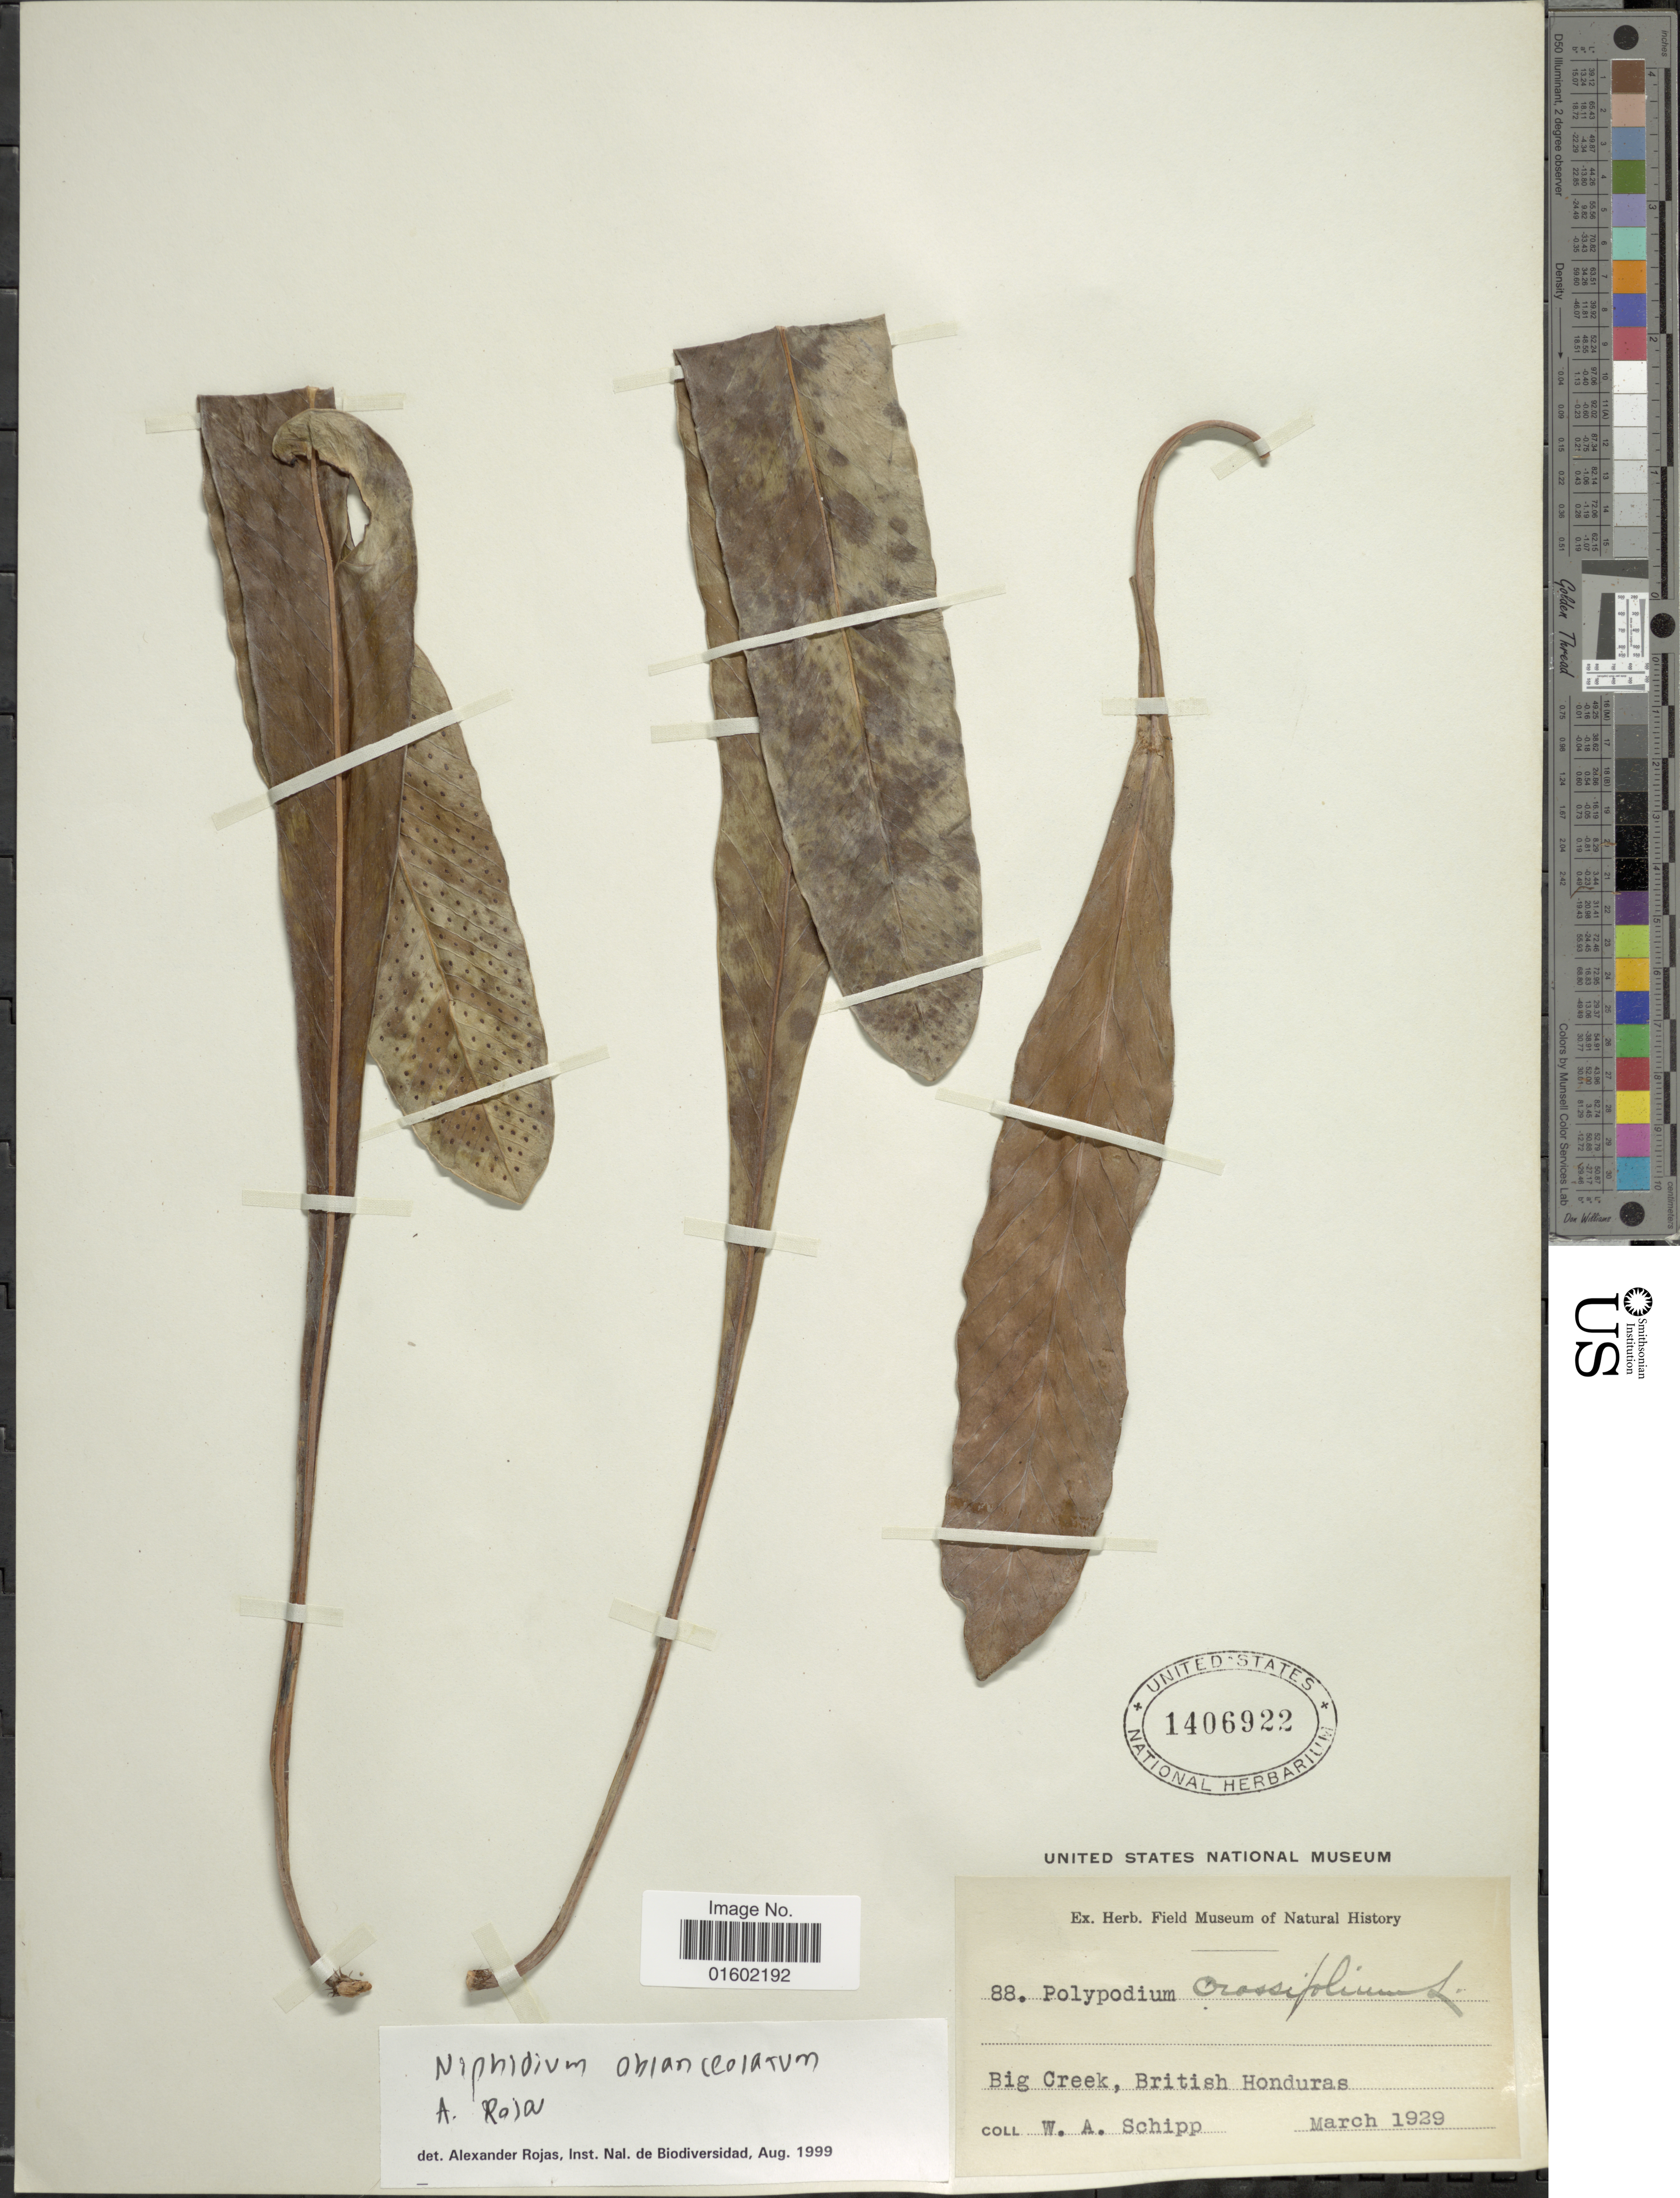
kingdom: Plantae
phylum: Tracheophyta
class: Polypodiopsida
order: Polypodiales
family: Polypodiaceae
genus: Niphidium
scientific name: Niphidium crassifolium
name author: (L.) Lellinger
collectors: W. Schipp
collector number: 88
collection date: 1929-03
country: Belize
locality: British Honduras, Big Creek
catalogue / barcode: US 1406922